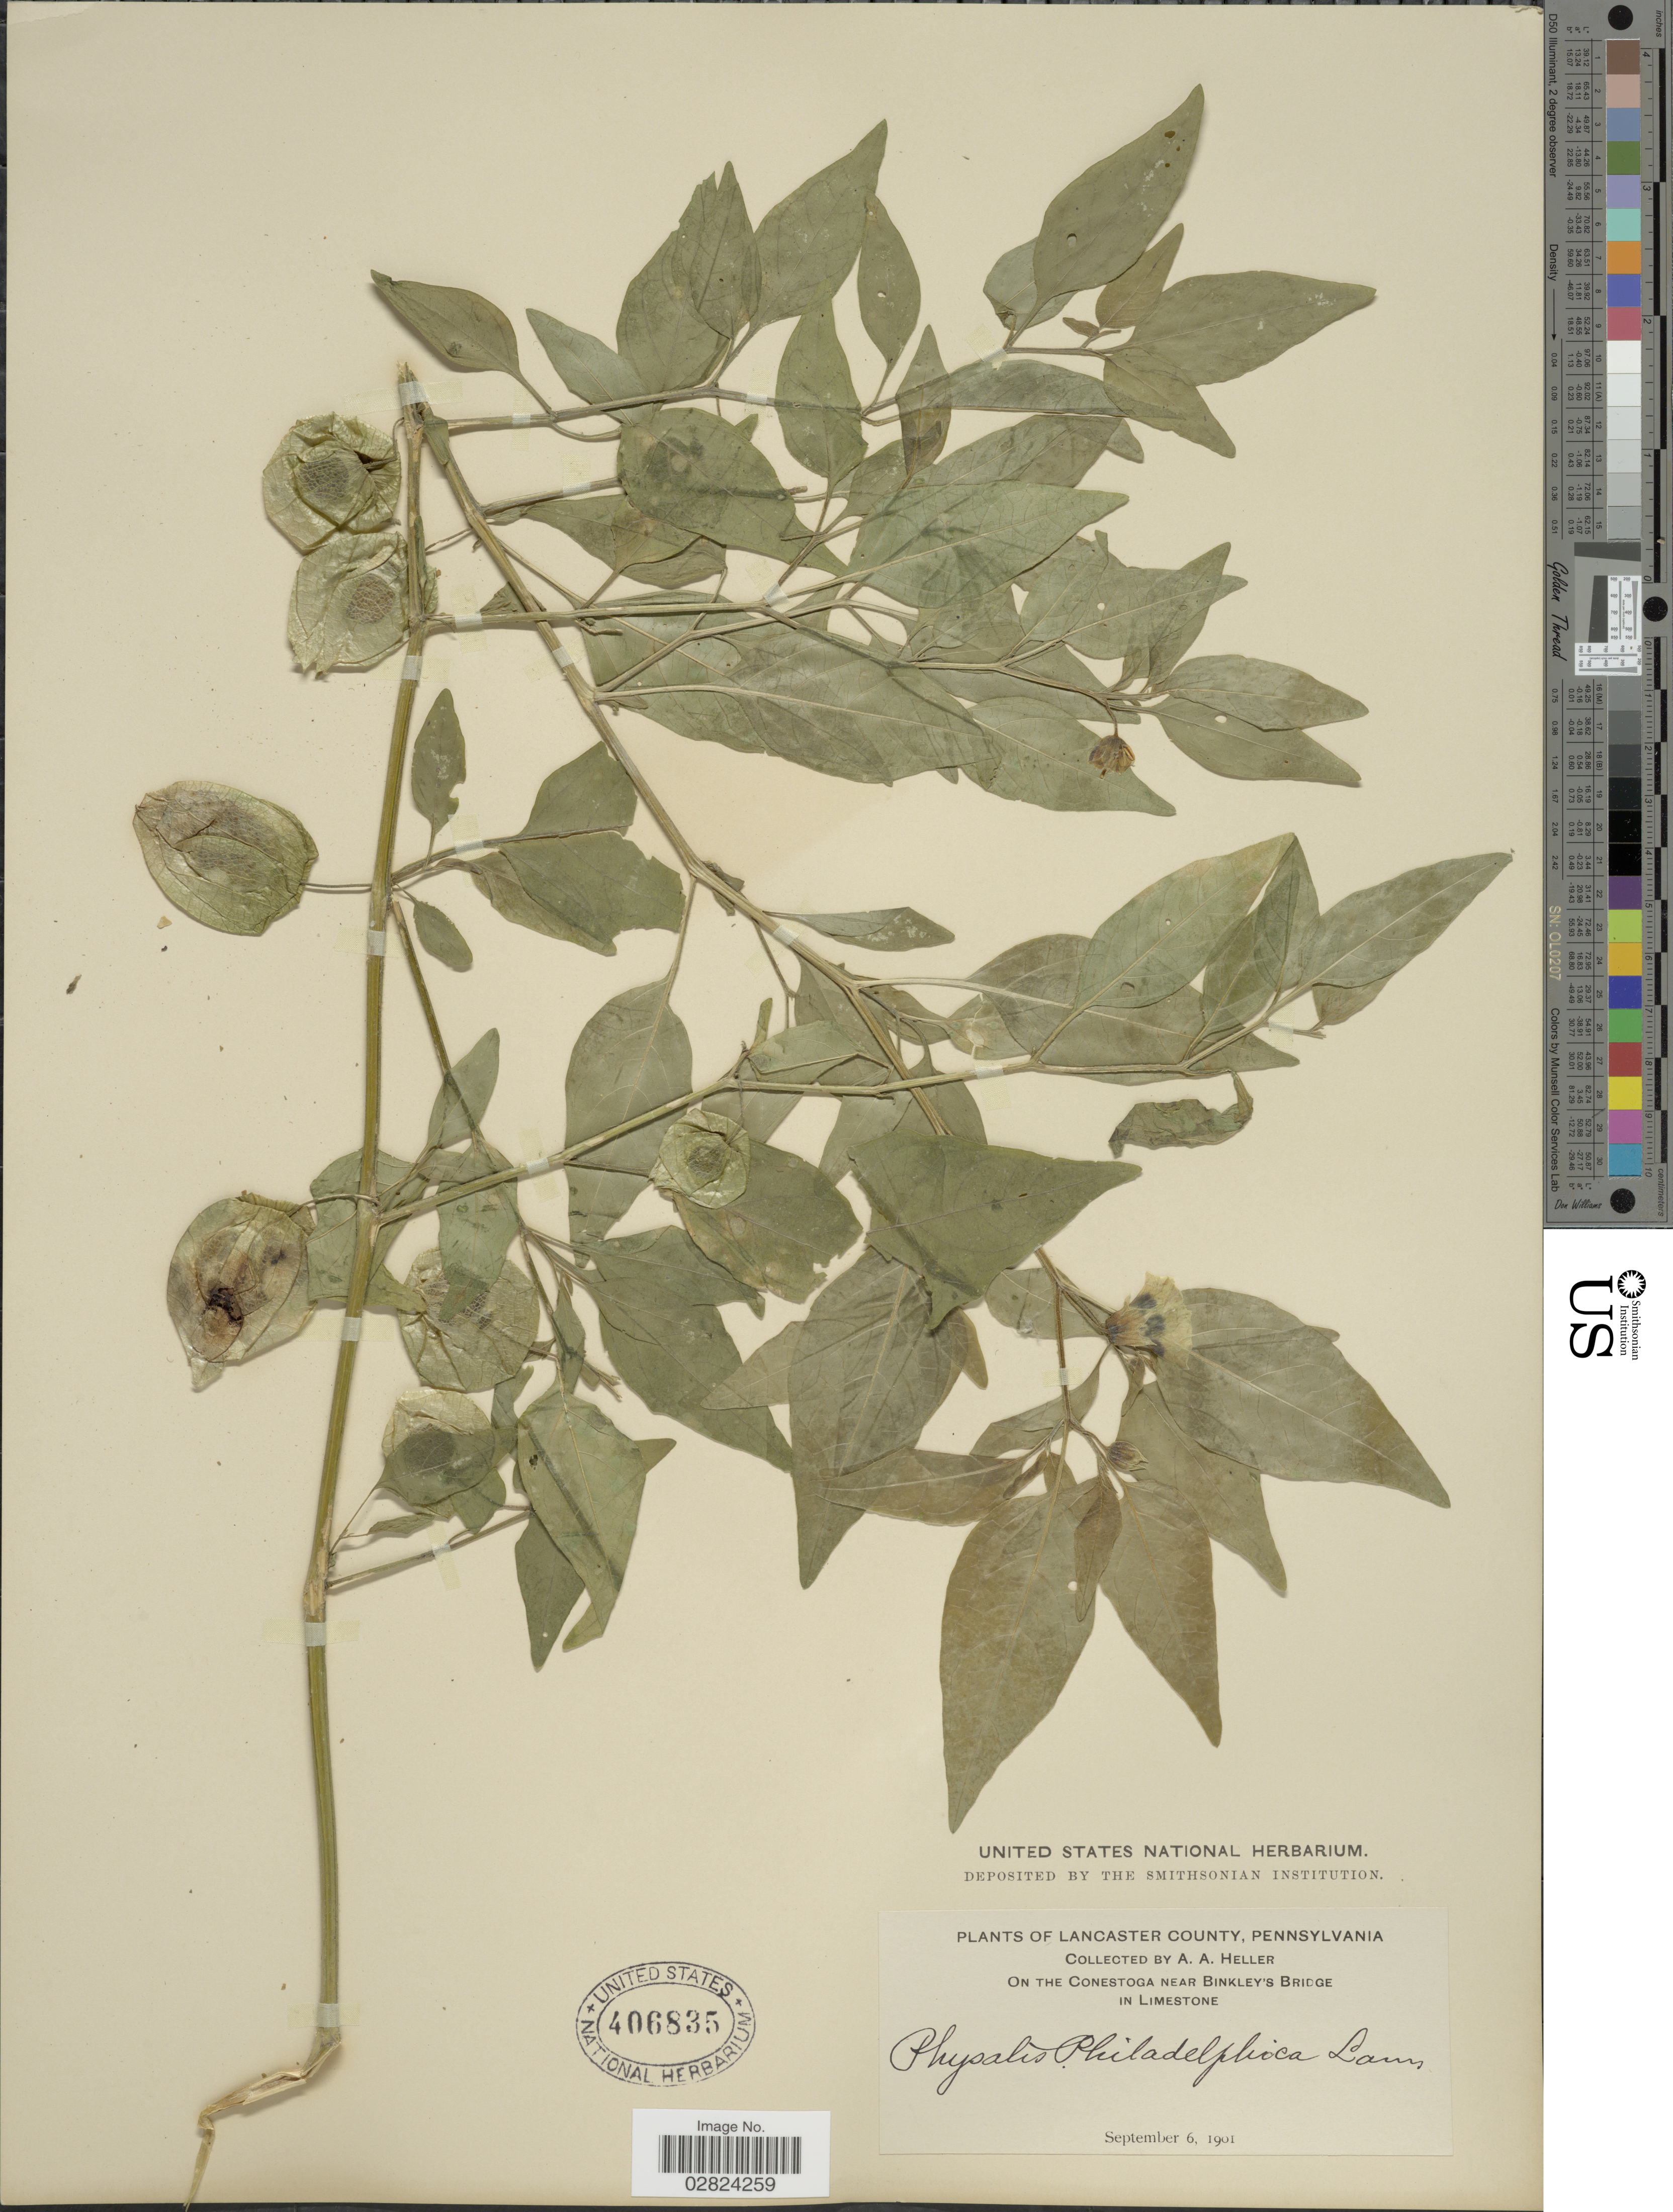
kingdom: Plantae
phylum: Tracheophyta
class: Magnoliopsida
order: Solanales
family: Solanaceae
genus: Physalis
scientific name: Physalis subglabrata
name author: Mack. & Bush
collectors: A. A. Heller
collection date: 1901-09-06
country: United States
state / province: Pennsylvania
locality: Lancaster County, The Conestoga near Binkley's Bridge.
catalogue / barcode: US 406835